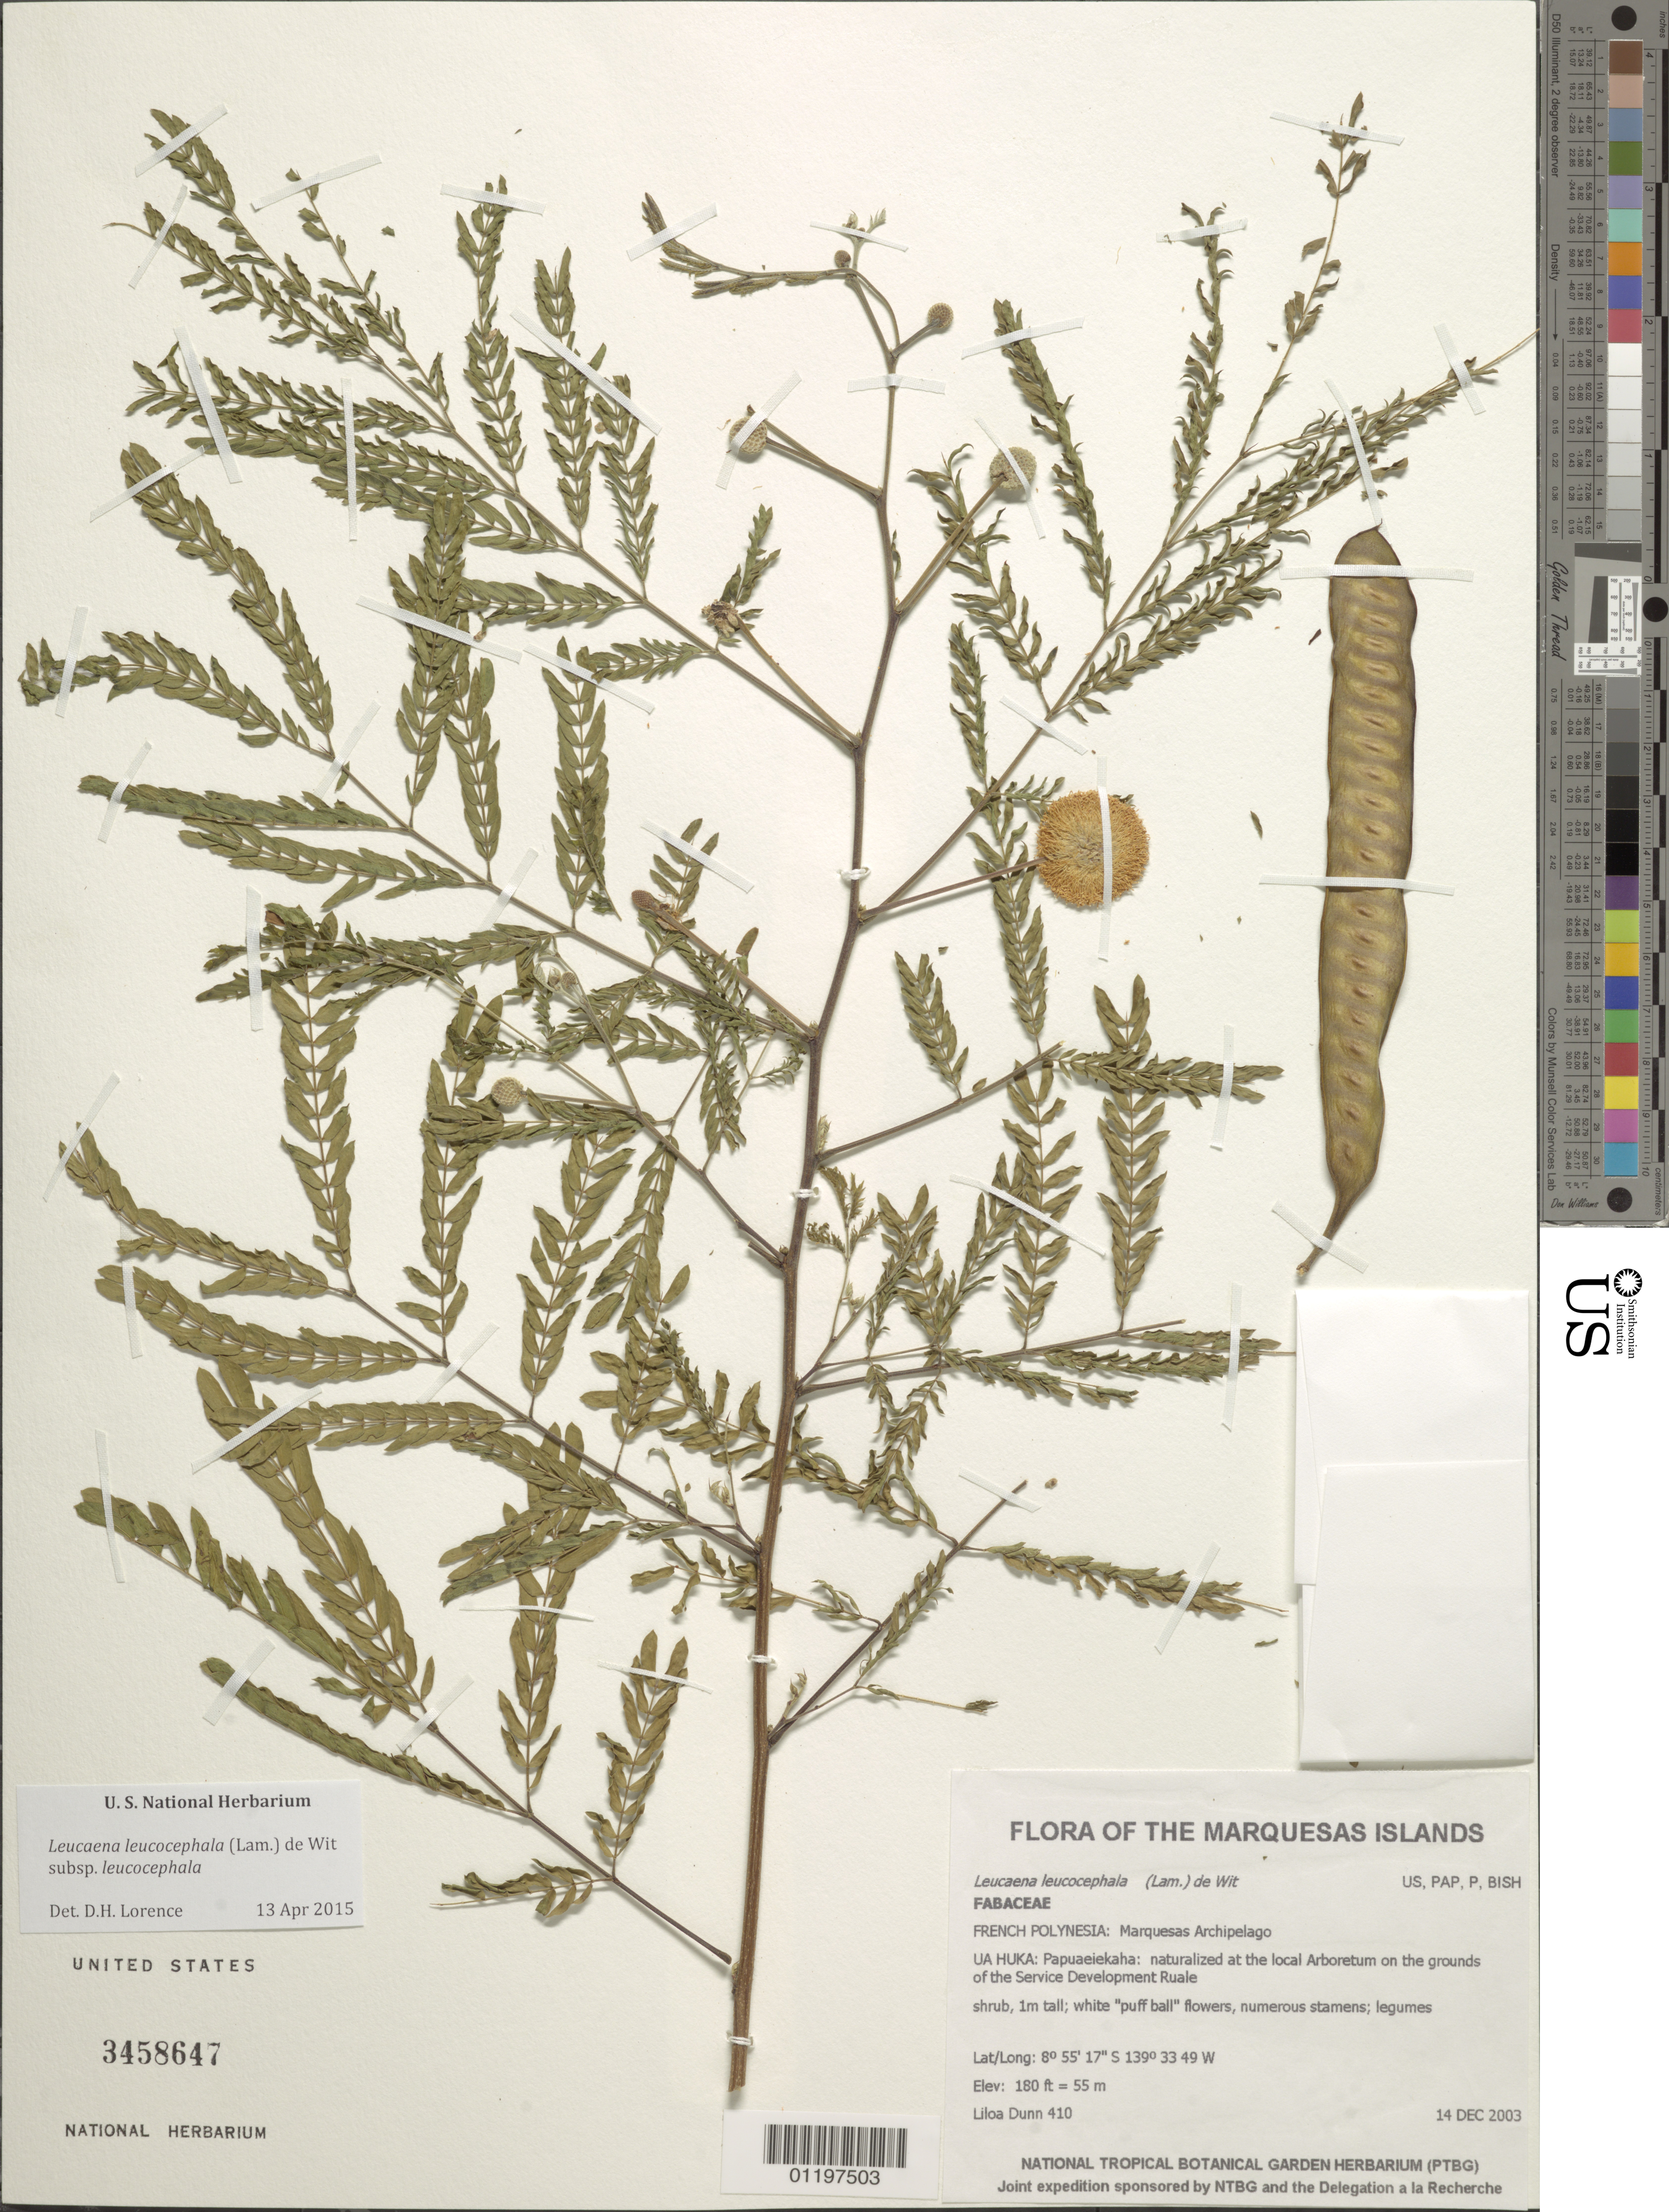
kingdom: Plantae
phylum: Tracheophyta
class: Magnoliopsida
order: Fabales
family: Fabaceae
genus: Leucaena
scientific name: Leucaena leucocephala subsp. leucocephala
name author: (Lam.) de Wit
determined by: Lorence, David H., (PTBG), National Tropical Botanical Garden (UNITED STATES)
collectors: L. Dunn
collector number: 410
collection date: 2003-12-14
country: French Polynesia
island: Ua Huka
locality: Papuaeiekaha: naturalized at the local Arboretum on the grounds of the Service Development Ruale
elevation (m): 55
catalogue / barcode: US 3458647